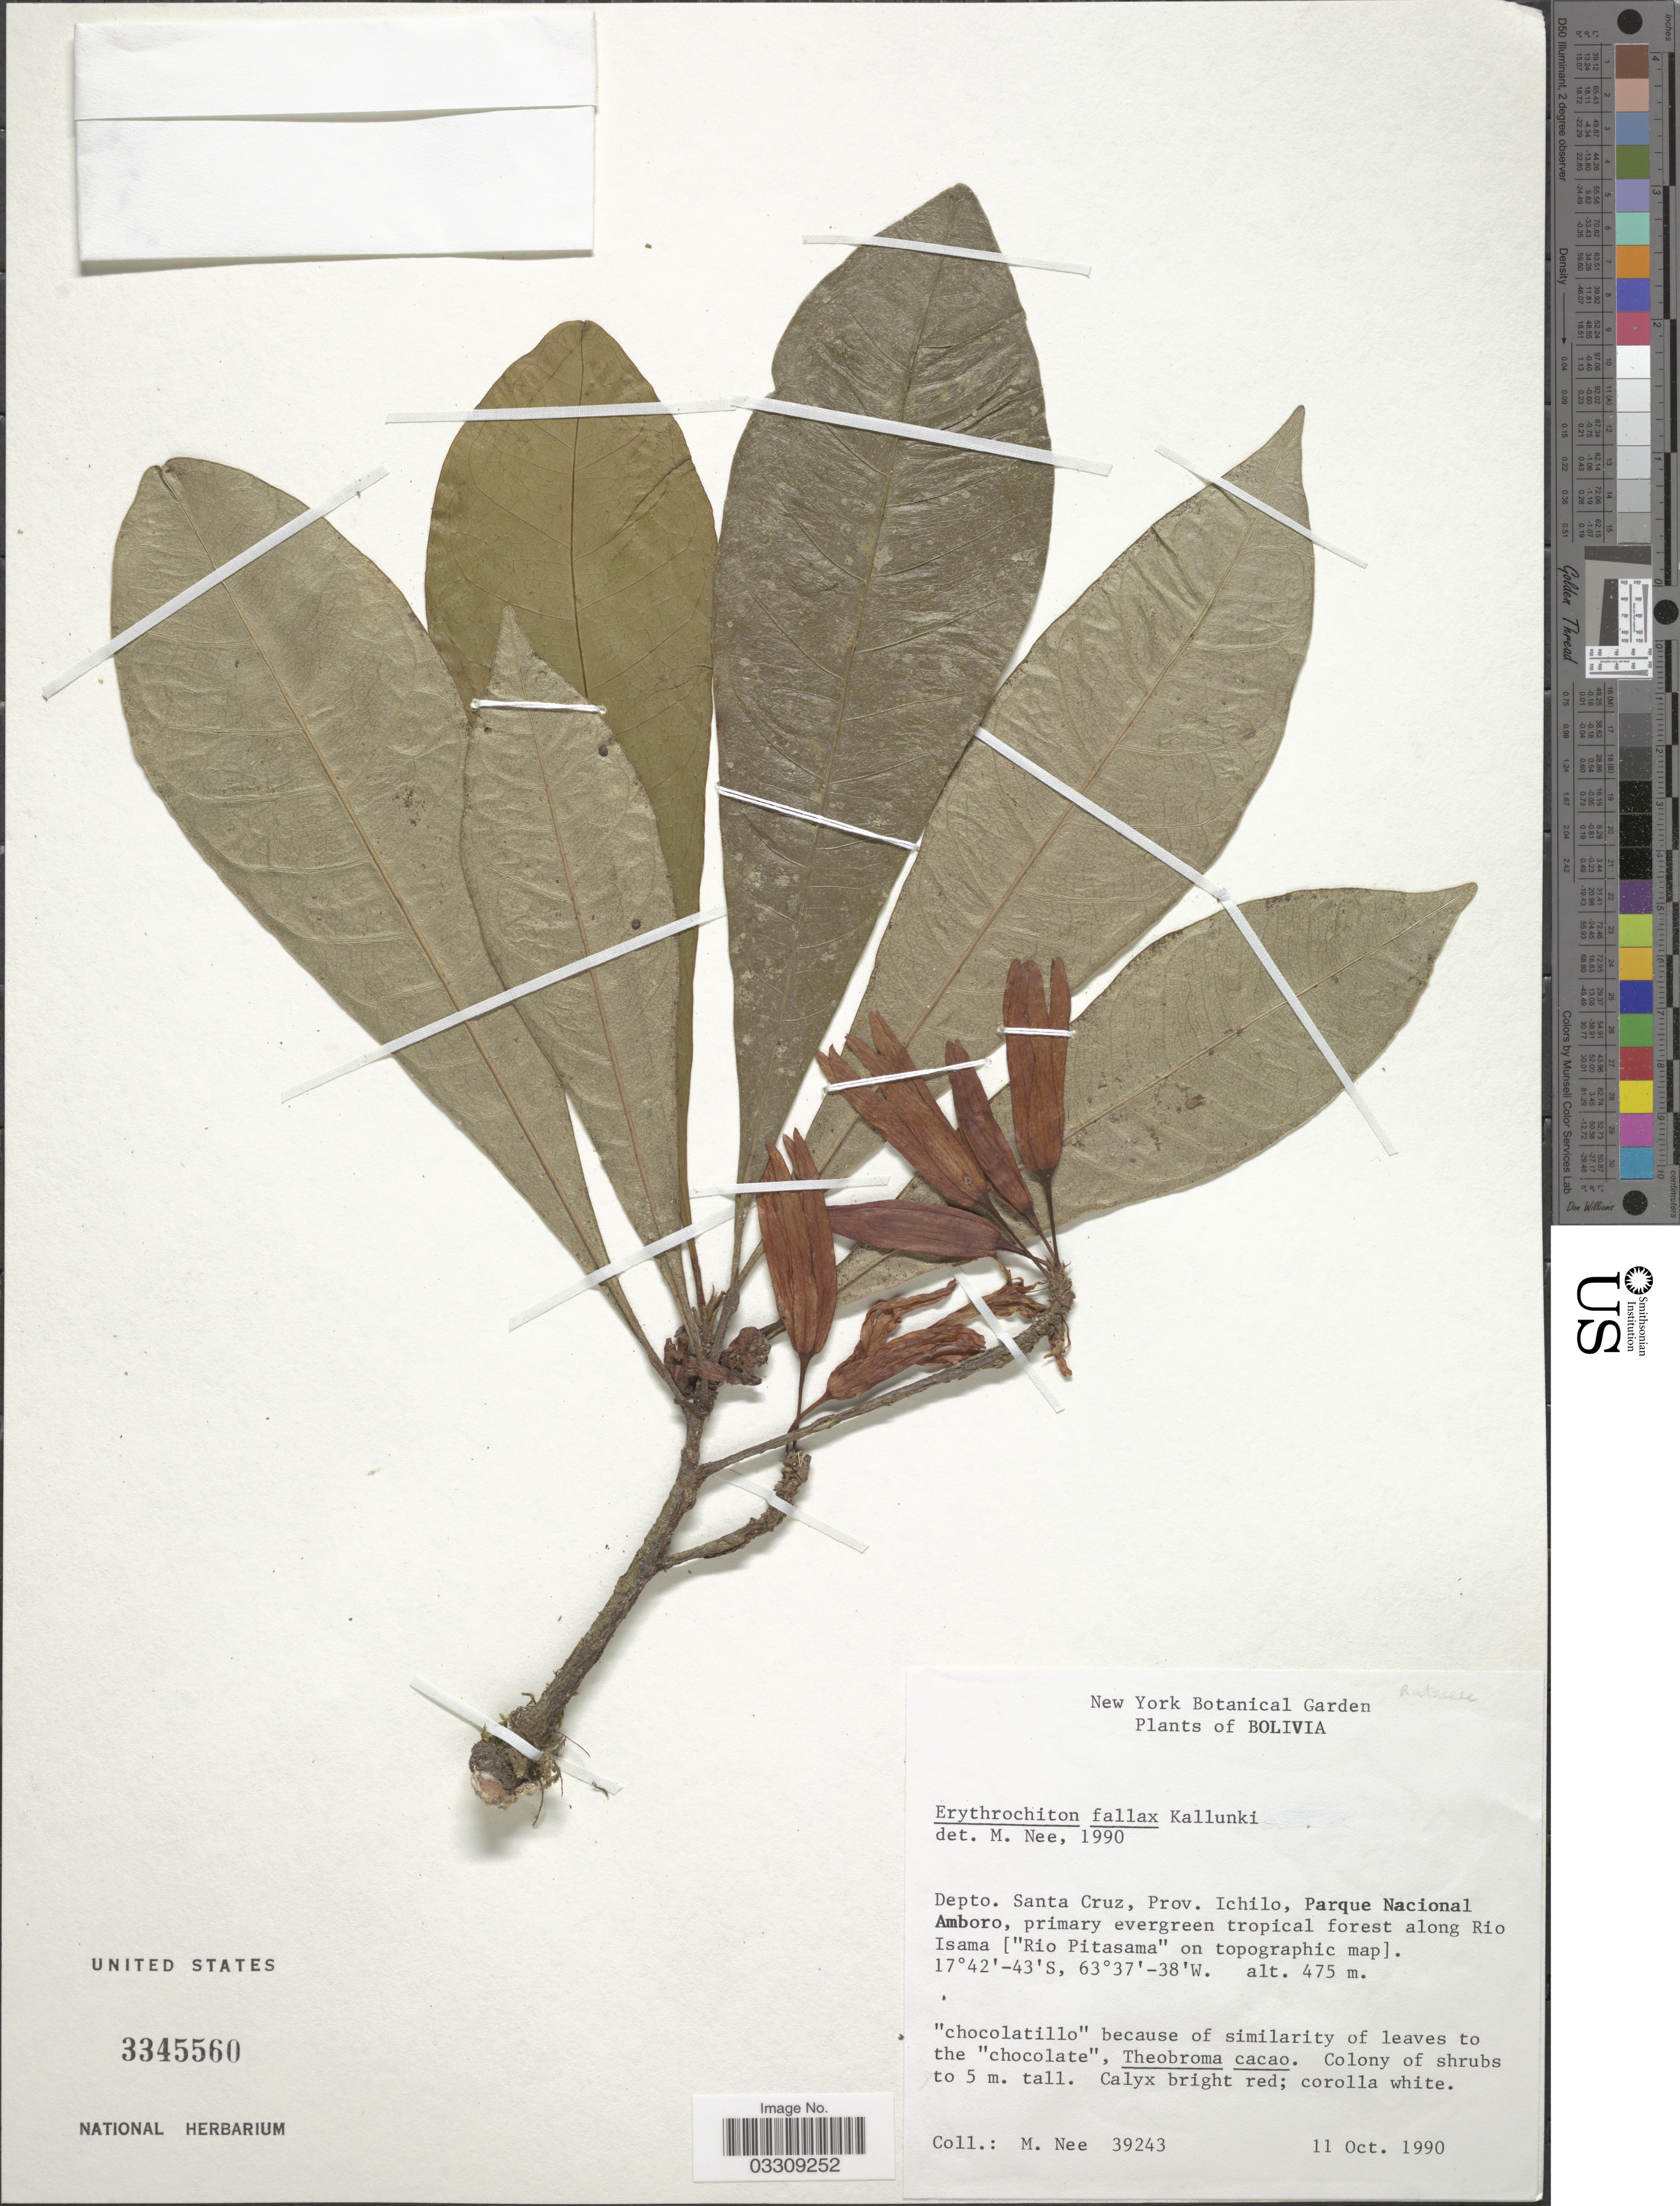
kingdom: Plantae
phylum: Tracheophyta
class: Magnoliopsida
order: Sapindales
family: Rutaceae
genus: Erythrochiton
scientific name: Erythrochiton fallax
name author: Kallunki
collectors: M. Nee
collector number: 39243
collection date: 1990-10-11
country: Bolivia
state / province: Santa Cruz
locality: Depto. Santa Cruz, Prov. Ichilo, Parque Nacional Amboro, along Rio Isama ["Rio Pitasama" on topographic map].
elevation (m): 475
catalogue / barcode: US 3345560